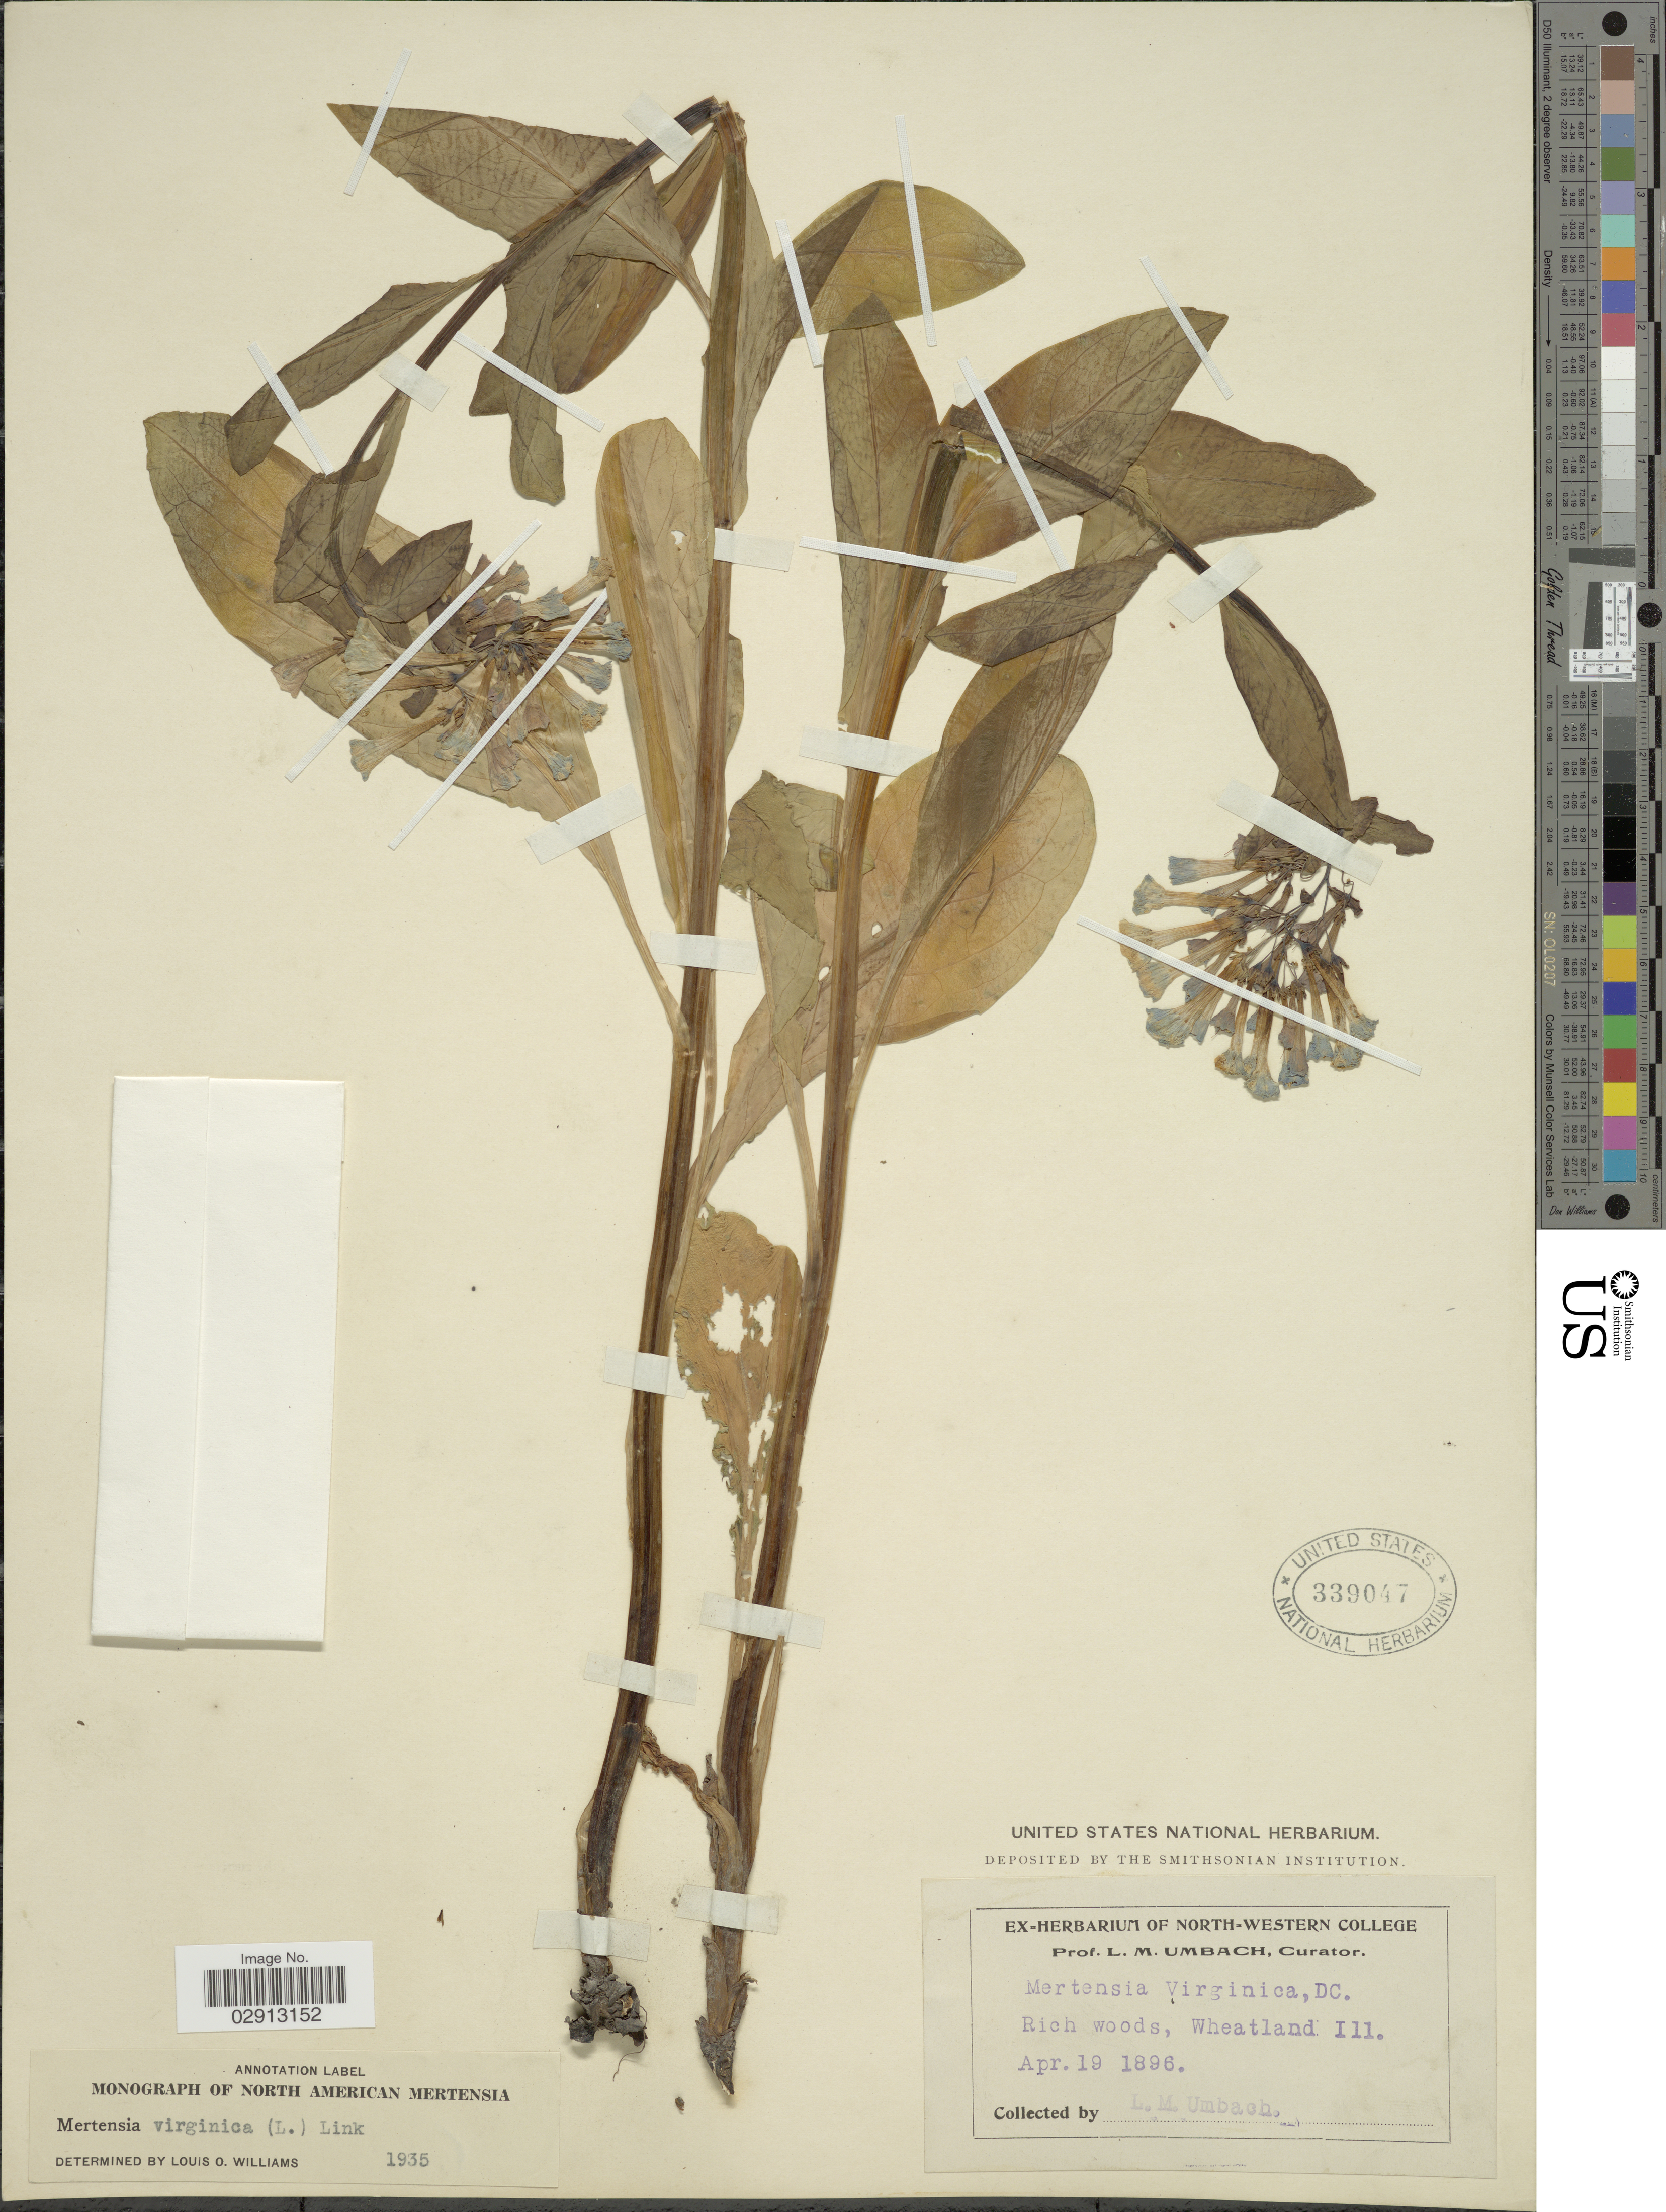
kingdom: Plantae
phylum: Tracheophyta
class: Magnoliopsida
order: Boraginales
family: Boraginaceae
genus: Mertensia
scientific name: Mertensia virginica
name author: (L.) Pers. ex Link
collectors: L. M. Umbach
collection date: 1896-04-19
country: United States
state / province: Illinois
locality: Rich woods, Wheatland Ill.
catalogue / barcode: US 339047